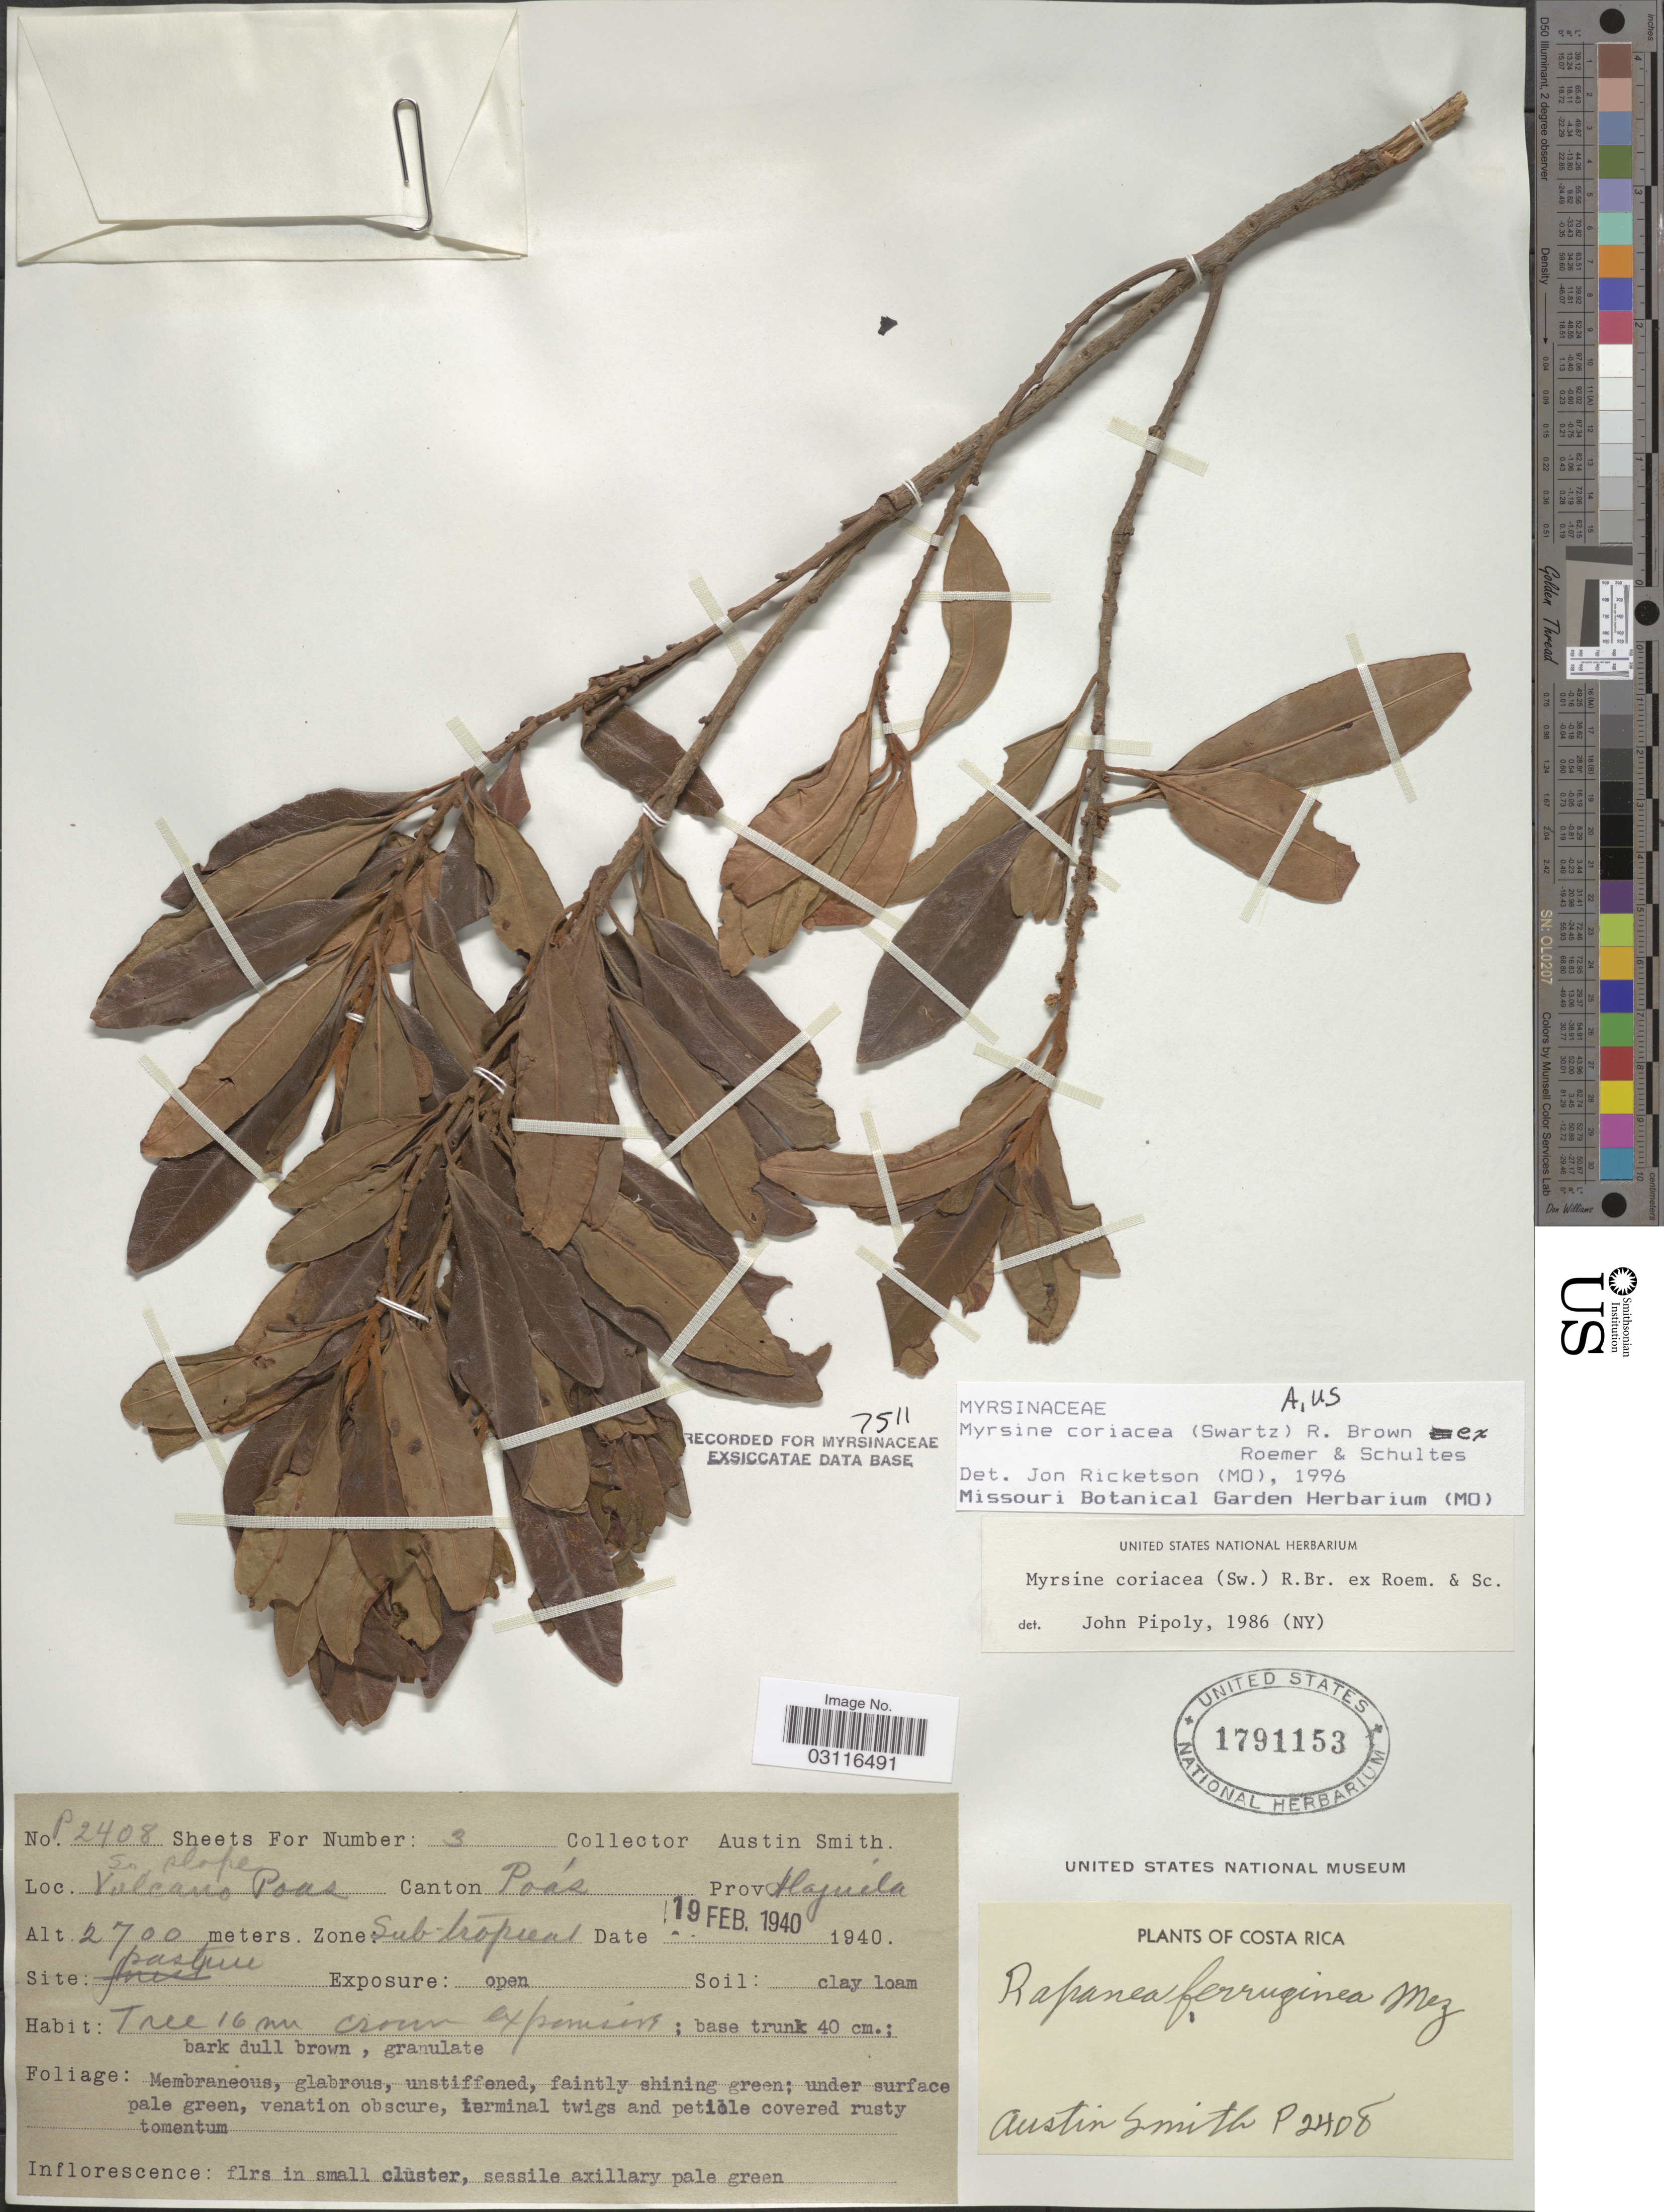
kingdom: Plantae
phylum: Tracheophyta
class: Magnoliopsida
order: Ericales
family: Primulaceae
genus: Myrsine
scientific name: Myrsine coriacea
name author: (Sw.) R. Br. ex Roem. & Schult.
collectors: Aust P. Smith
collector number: P2408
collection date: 1940-02-19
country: Costa Rica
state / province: Alajuela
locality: So slope Volcano Poas. Canton Poás.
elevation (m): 2700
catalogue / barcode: US 1791153